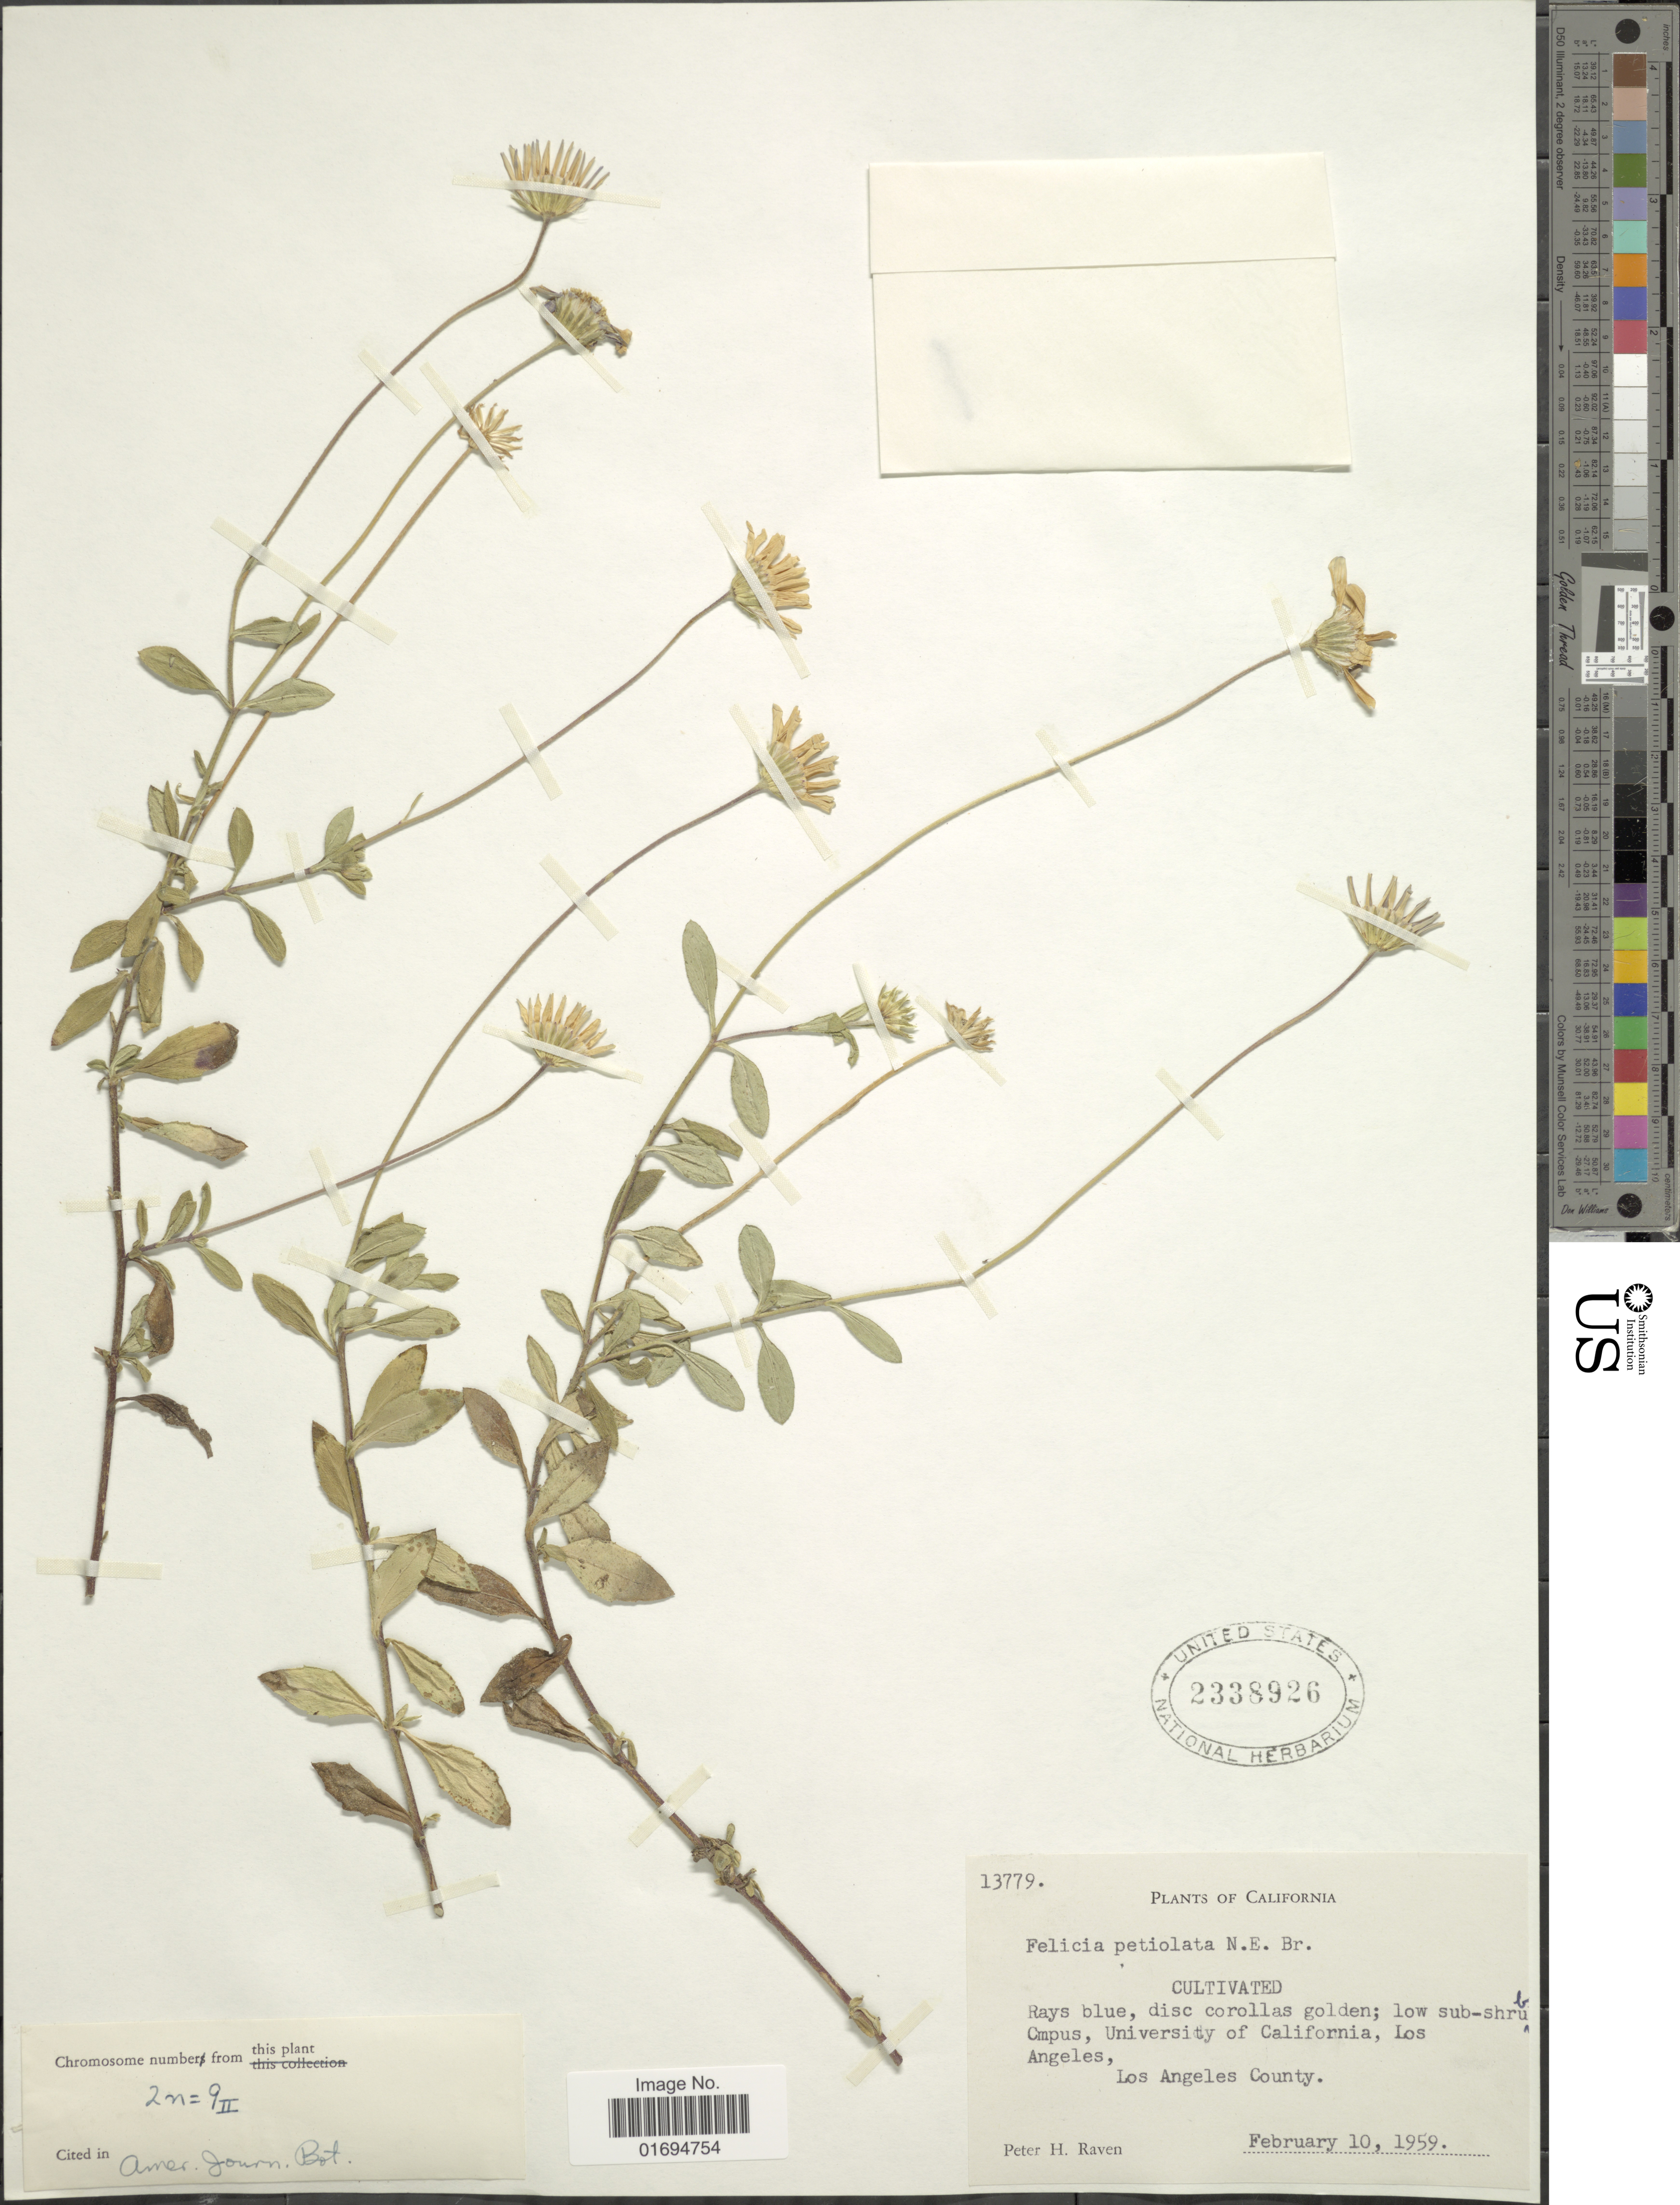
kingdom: Plantae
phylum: Tracheophyta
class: Magnoliopsida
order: Asterales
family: Asteraceae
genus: Felicia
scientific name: Felicia petiolata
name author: (Harv.) N.E. Br.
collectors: P. Raven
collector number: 13779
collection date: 1959-02-10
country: United States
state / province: California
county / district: Los Angeles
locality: Rays blue, disc corollas golden, Los Angeles County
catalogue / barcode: US 2338926